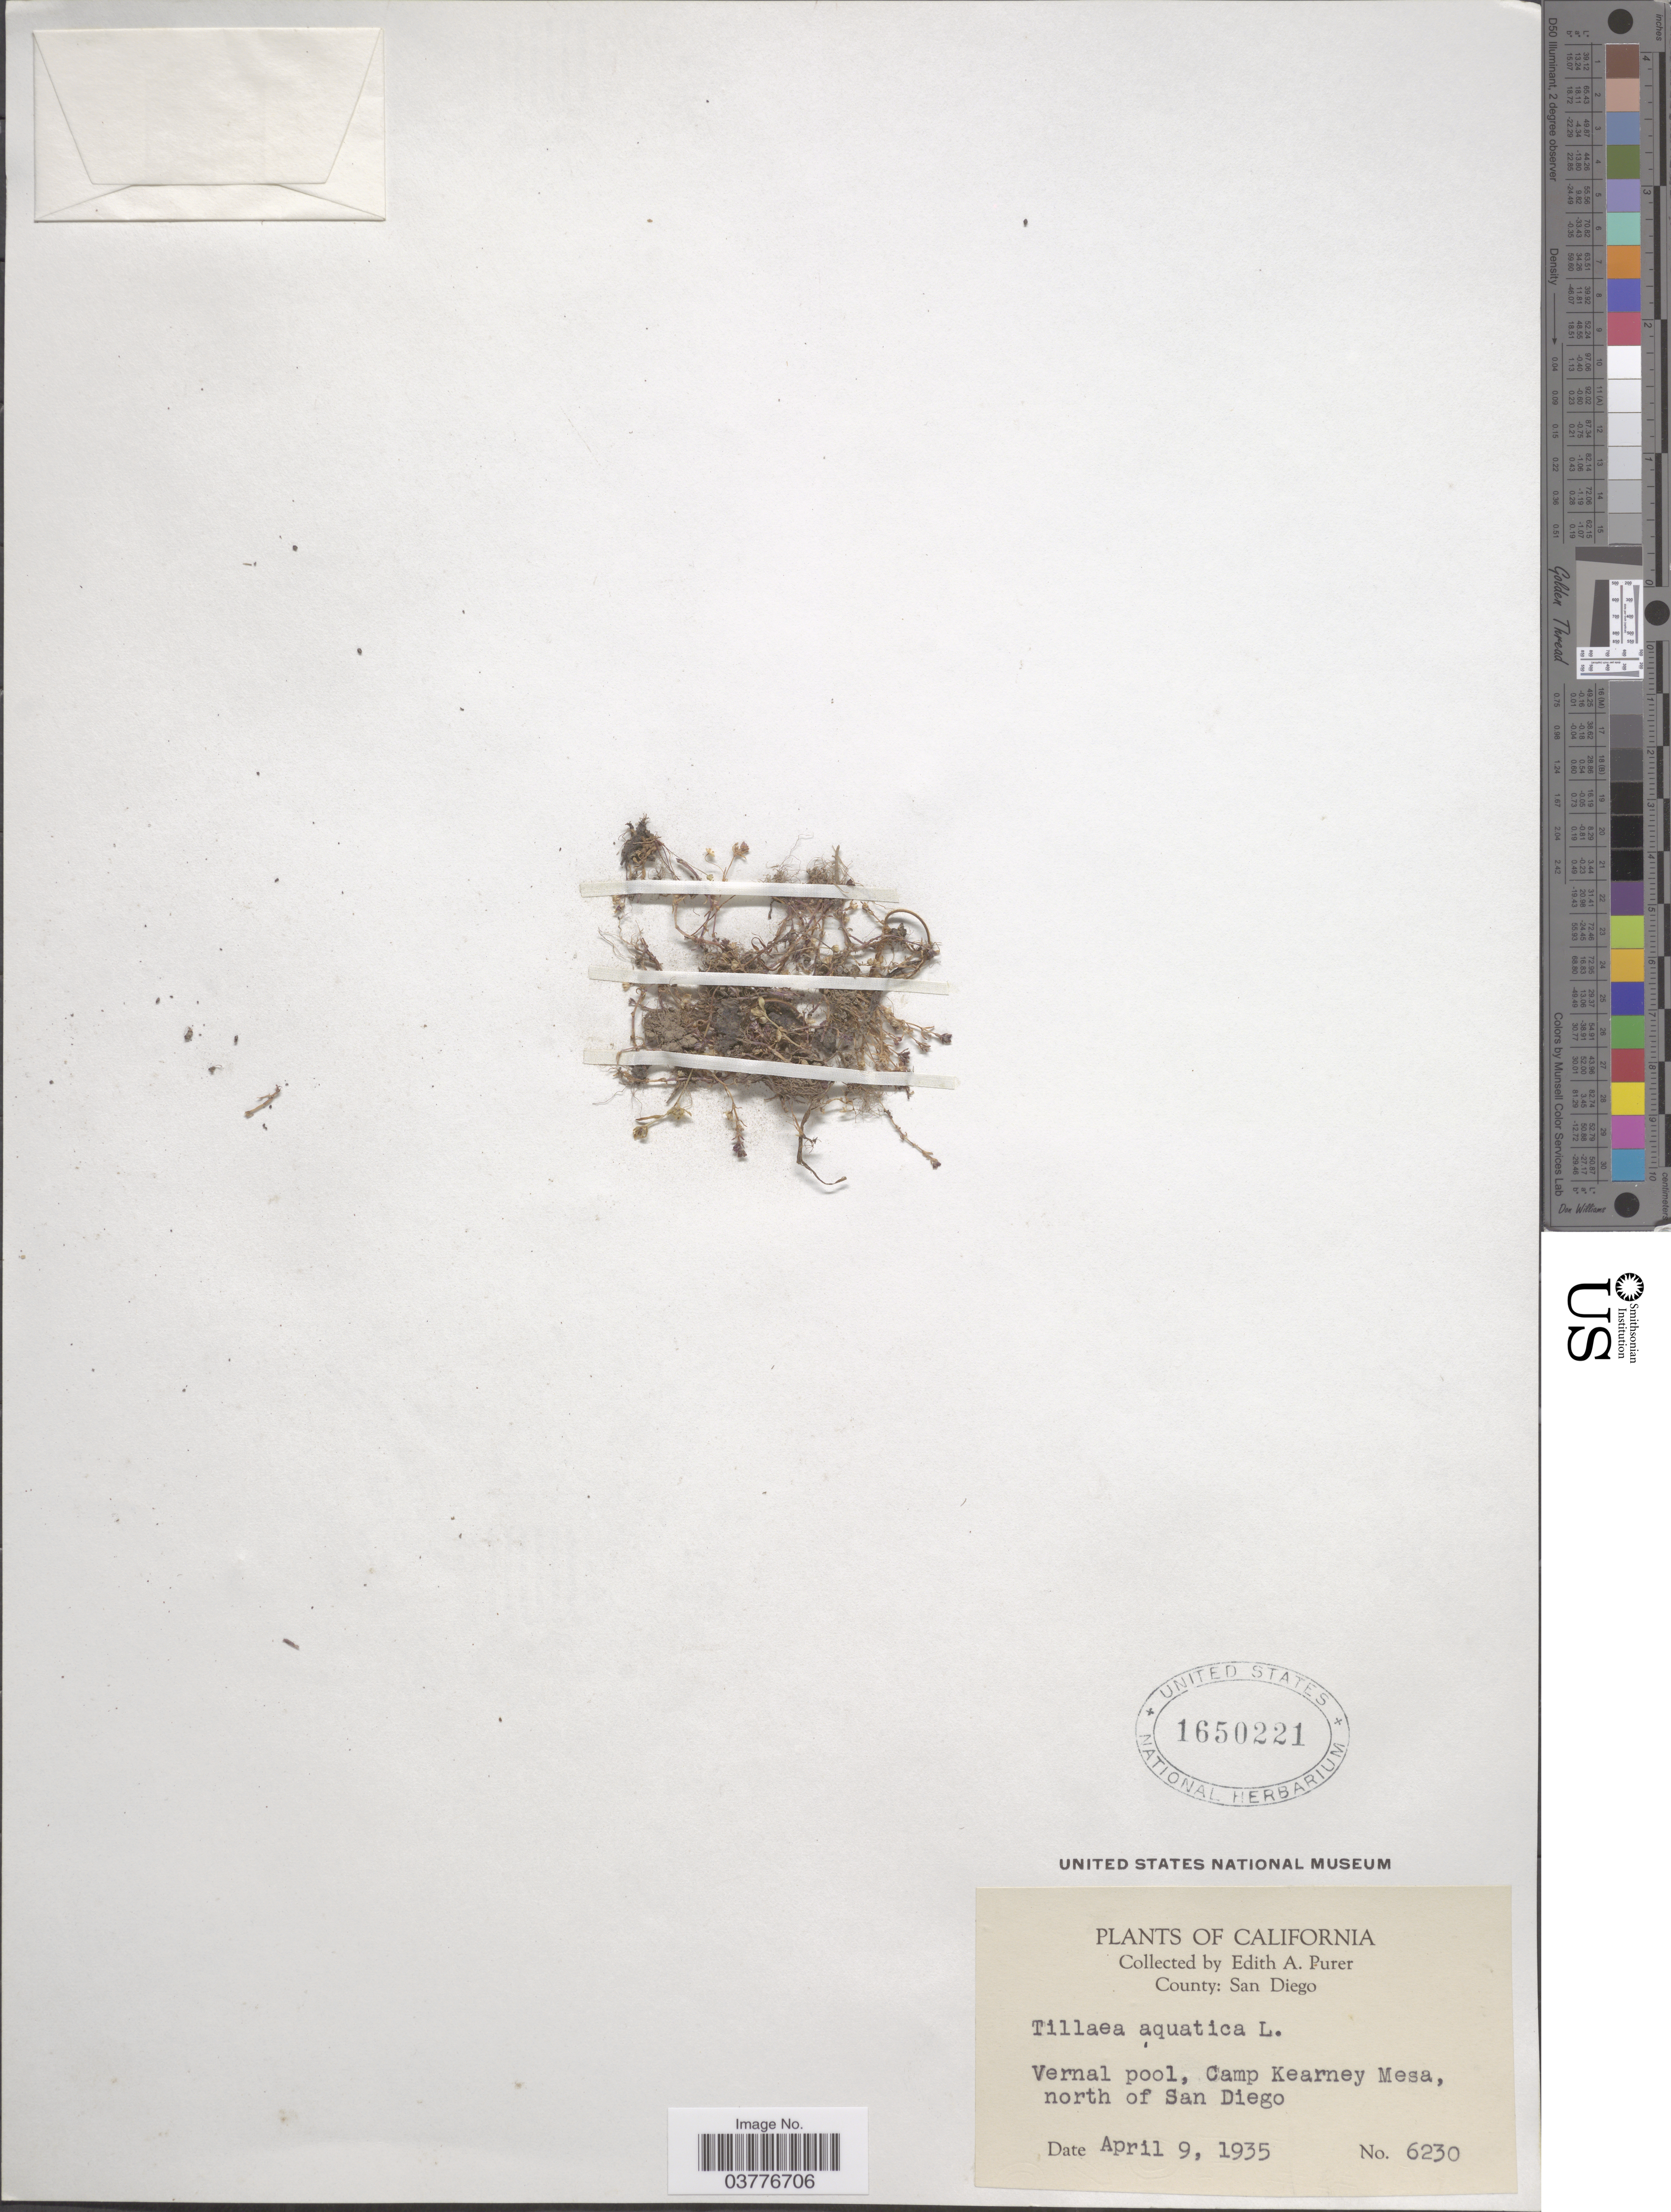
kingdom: Plantae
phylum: Tracheophyta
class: Magnoliopsida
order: Saxifragales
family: Crassulaceae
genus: Crassula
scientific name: Crassula aquatica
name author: (L.) Schönland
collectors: E. Purer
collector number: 6230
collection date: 1935-04-09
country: United States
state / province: California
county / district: San Diego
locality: County: San Diego. Vernal pool, Camp Kearney Mesa, north of San Diego.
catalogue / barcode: US 1650221